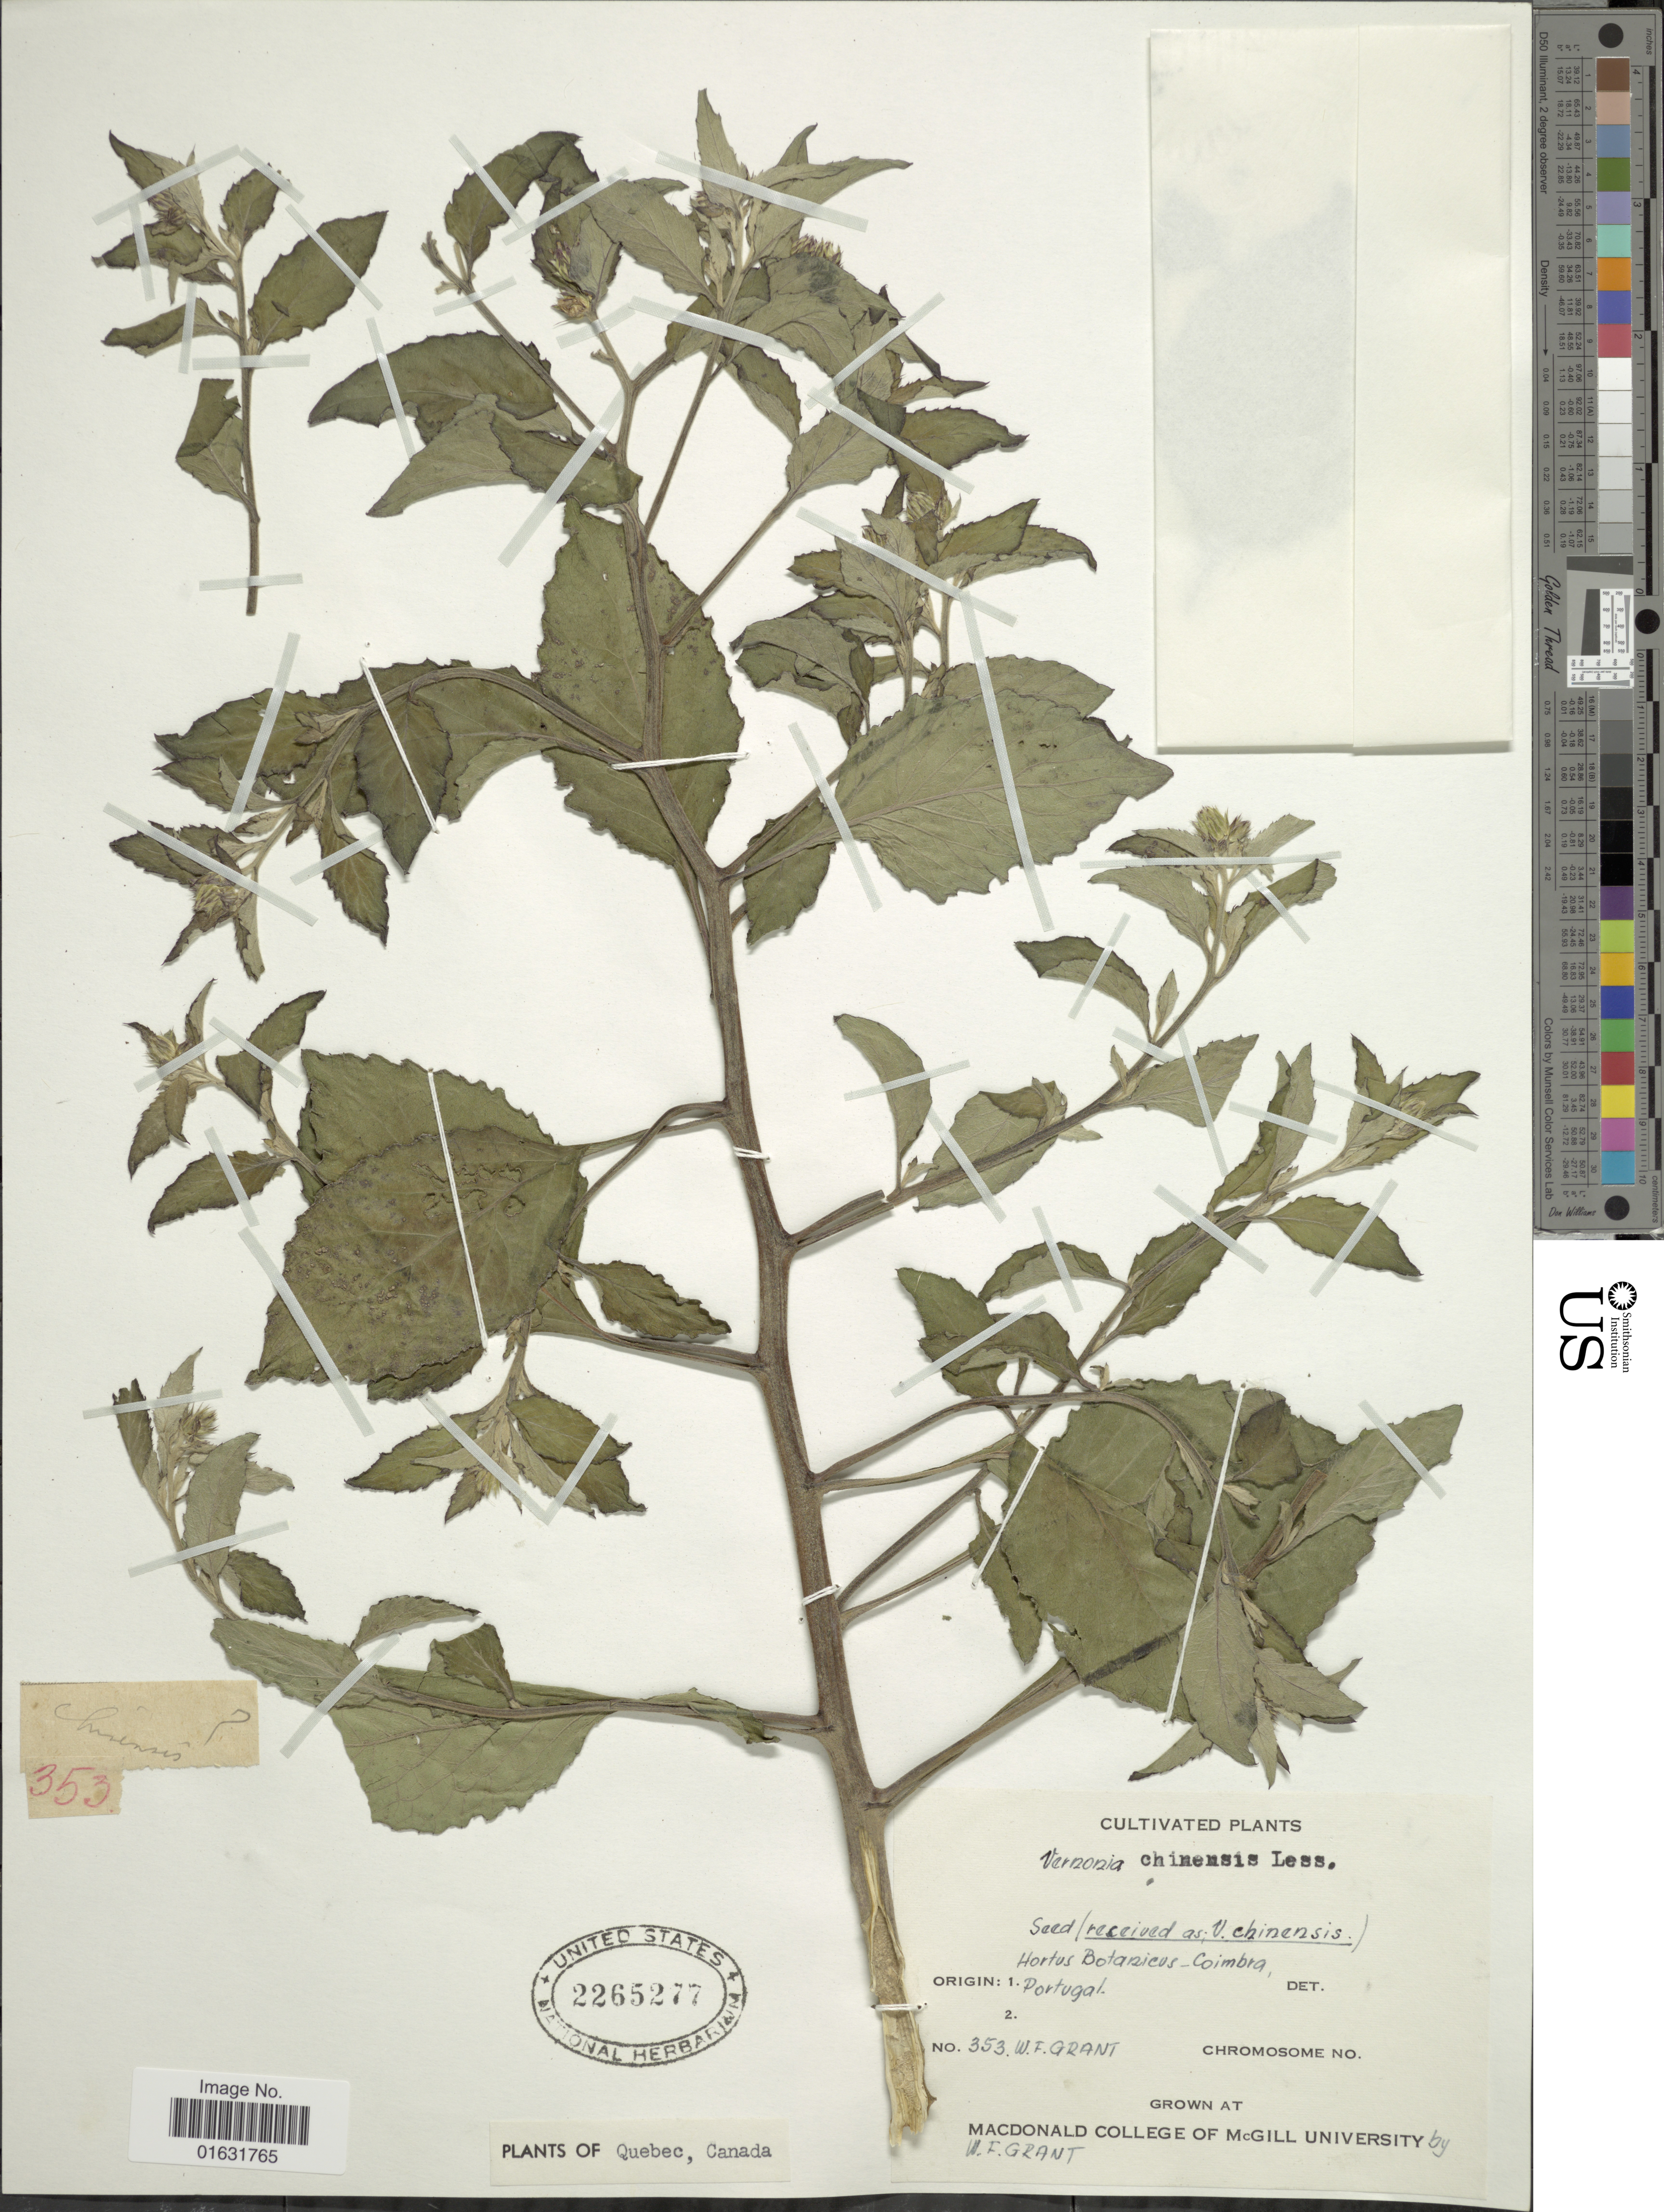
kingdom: Plantae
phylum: Tracheophyta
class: Magnoliopsida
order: Asterales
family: Asteraceae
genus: Cyanthillium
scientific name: Cyanthillium patulum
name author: (Aiton) H. Rob.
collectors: W. Grant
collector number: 353 W.F. Grant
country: Portugal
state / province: Coimbra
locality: Hortus Botanicus Garden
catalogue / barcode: US 2265277